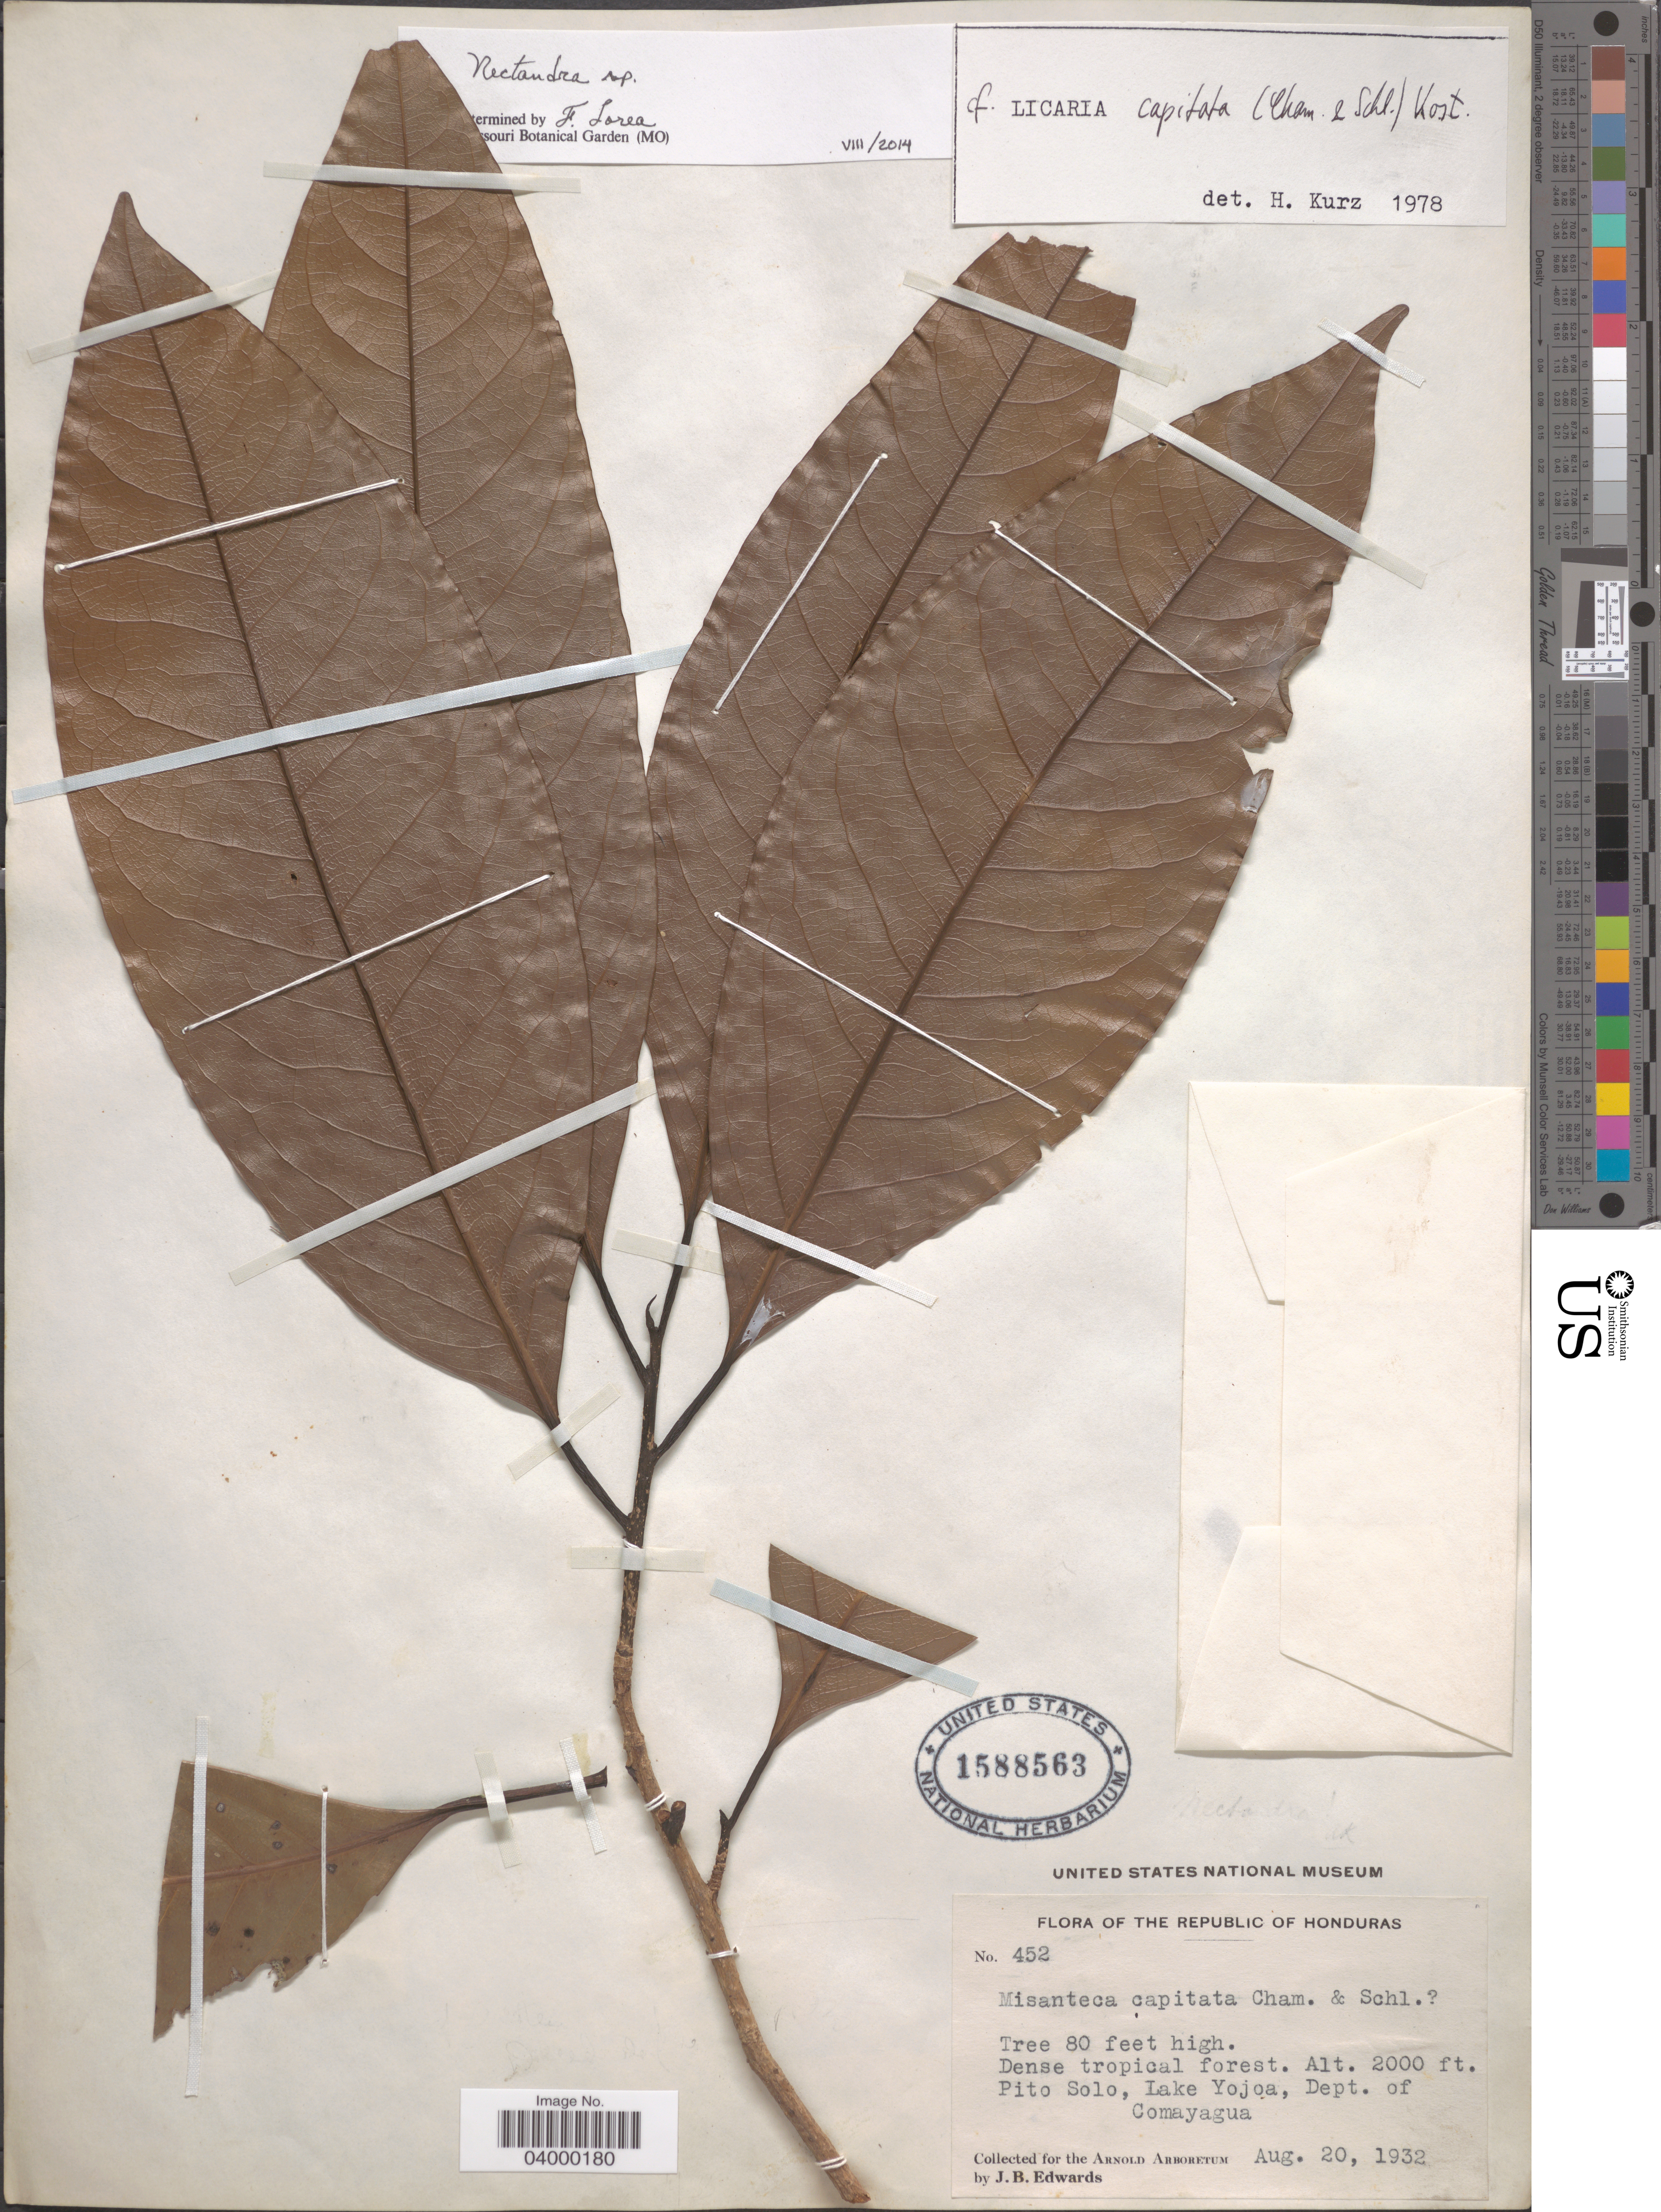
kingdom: Plantae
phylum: Tracheophyta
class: Magnoliopsida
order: Laurales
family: Lauraceae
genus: Licaria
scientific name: Licaria capitata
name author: (Schltdl. & Cham.) Kosterm.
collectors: J. B. Edwards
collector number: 452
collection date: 1932-08-20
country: Honduras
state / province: Comayagua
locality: The Republic of Honduras. Pito Solo, Lake Yojoa, Dept. of Comayagua.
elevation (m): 610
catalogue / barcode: US 1588563